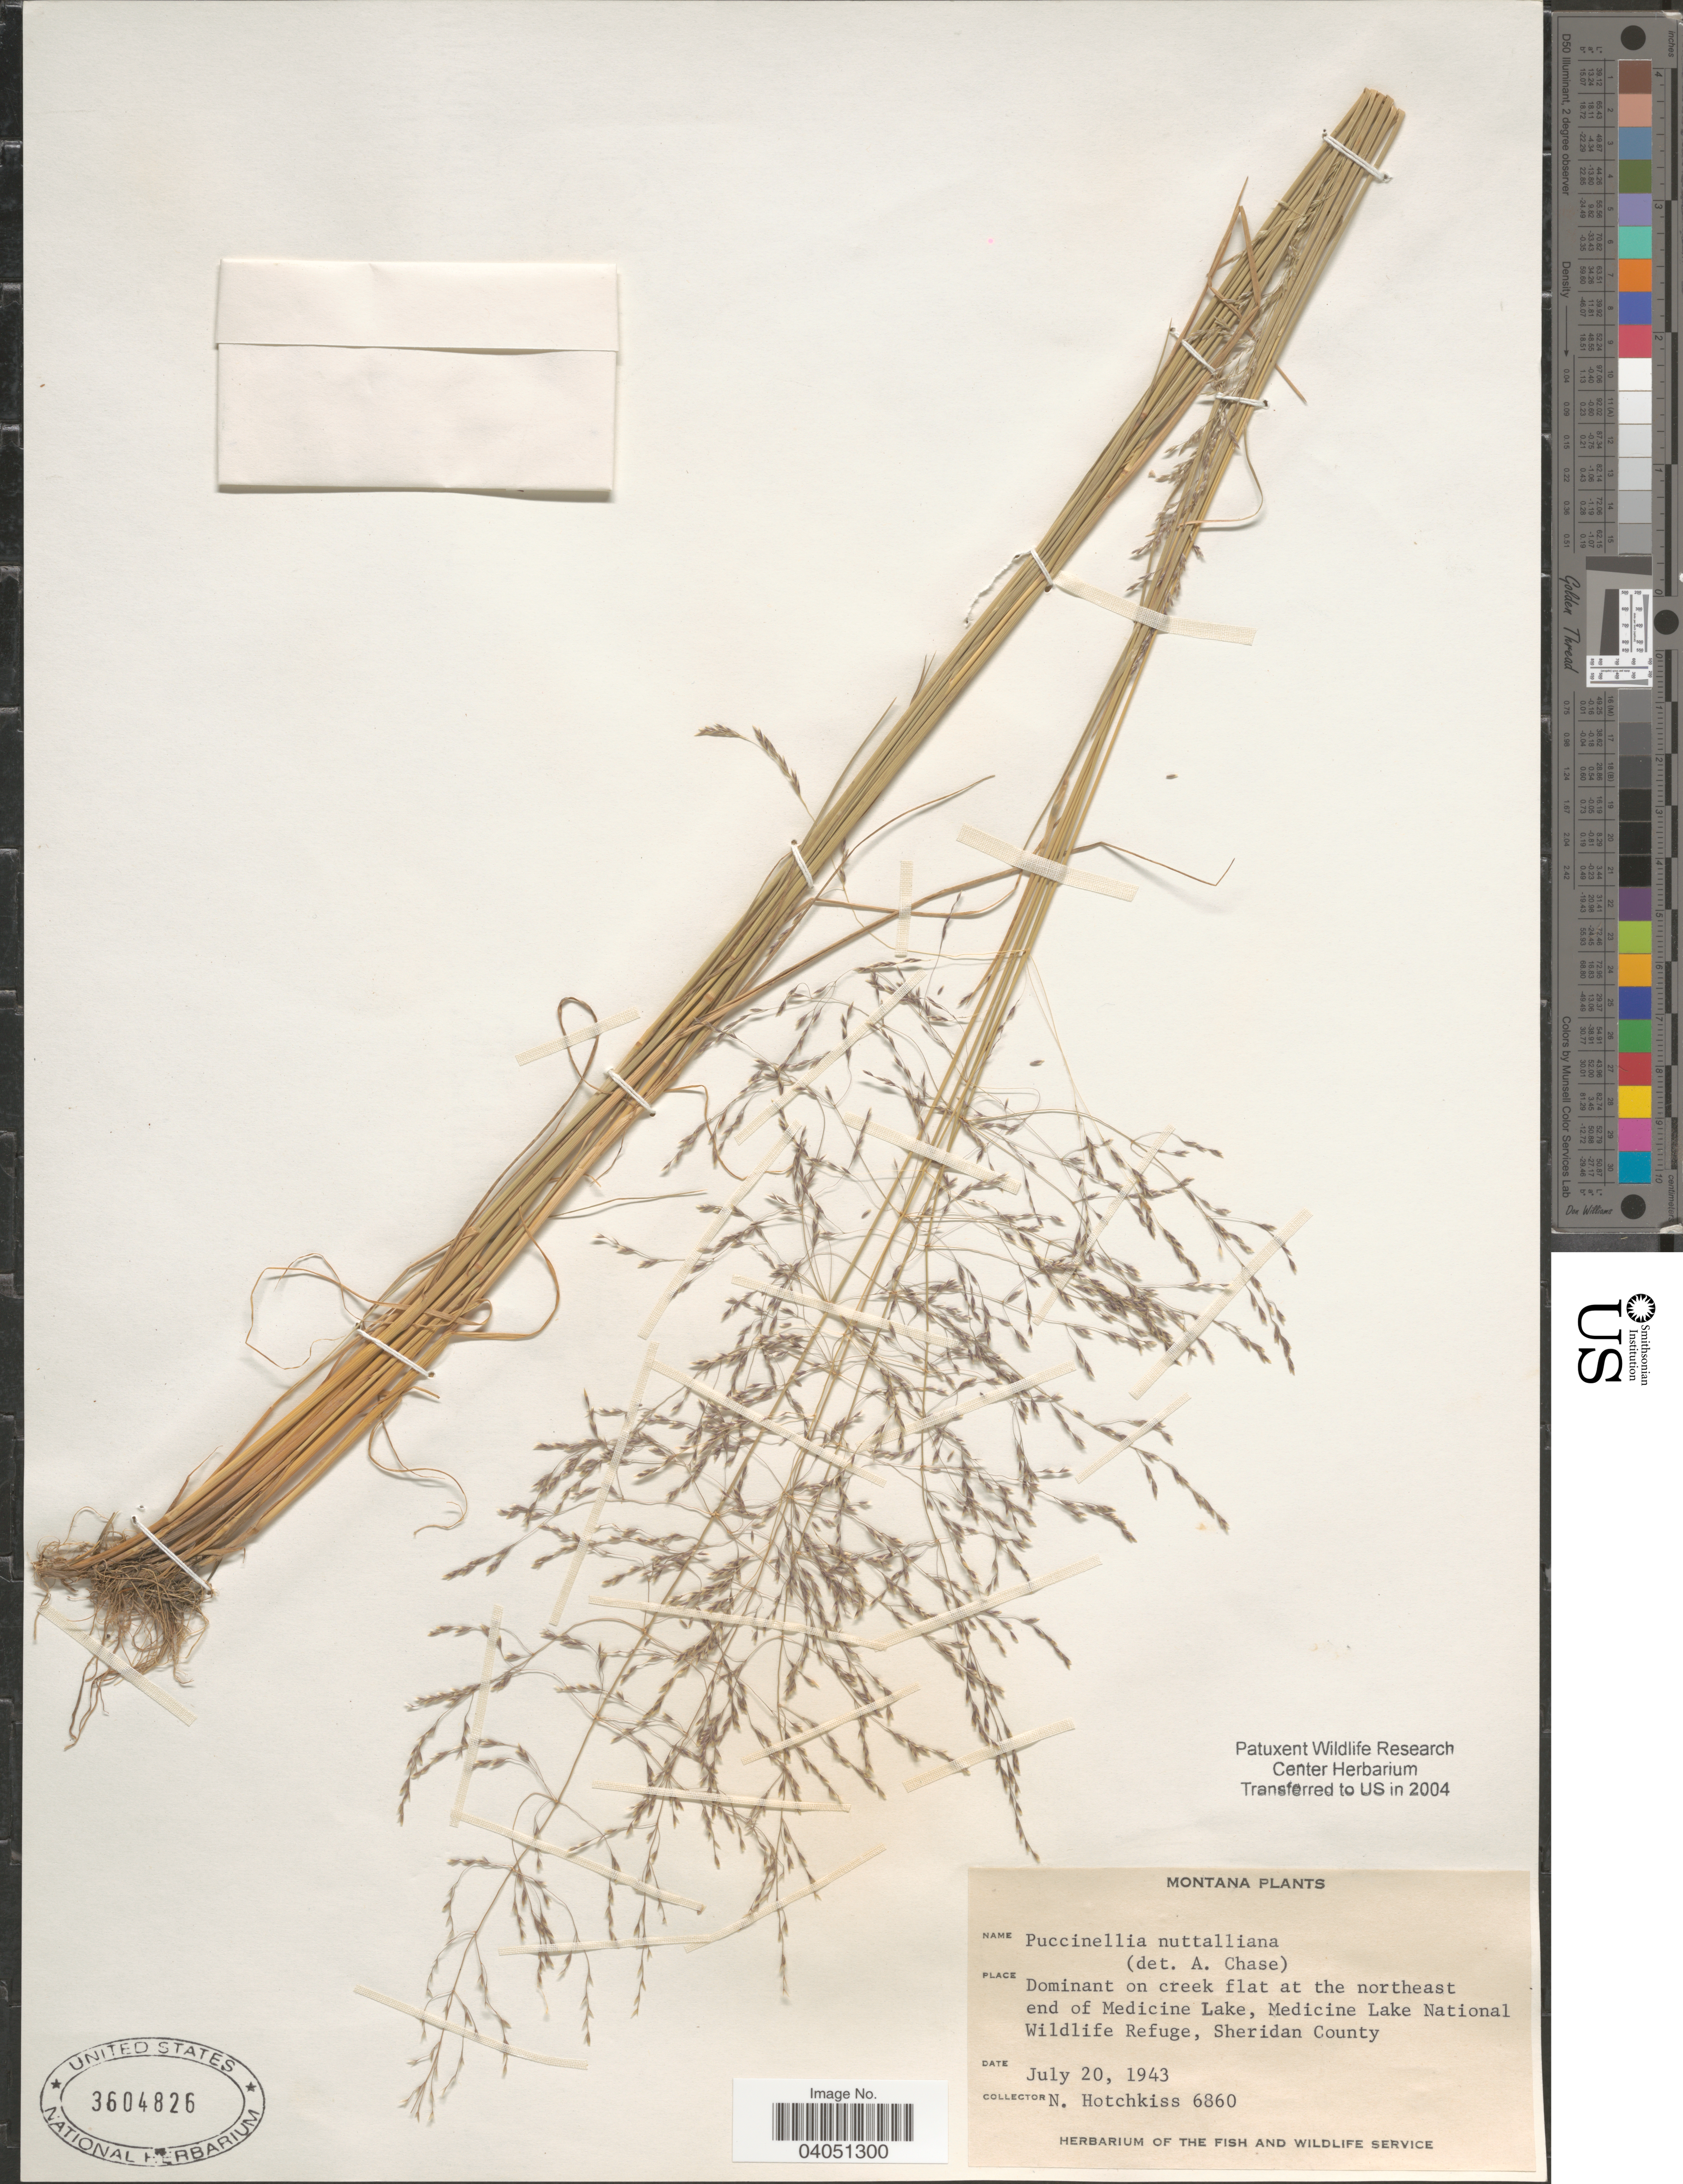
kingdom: Plantae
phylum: Tracheophyta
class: Liliopsida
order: Poales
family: Poaceae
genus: Puccinellia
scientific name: Puccinellia nuttalliana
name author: (Schult.) Hitchc.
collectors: N. Hotchkiss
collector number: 6860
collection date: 1943-07-20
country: United States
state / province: Montana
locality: On creek flat at the northeast end of Medicine Lake, Medicine Lake National Wildlife Refuge, Sheridan County.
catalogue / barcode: US 3604826